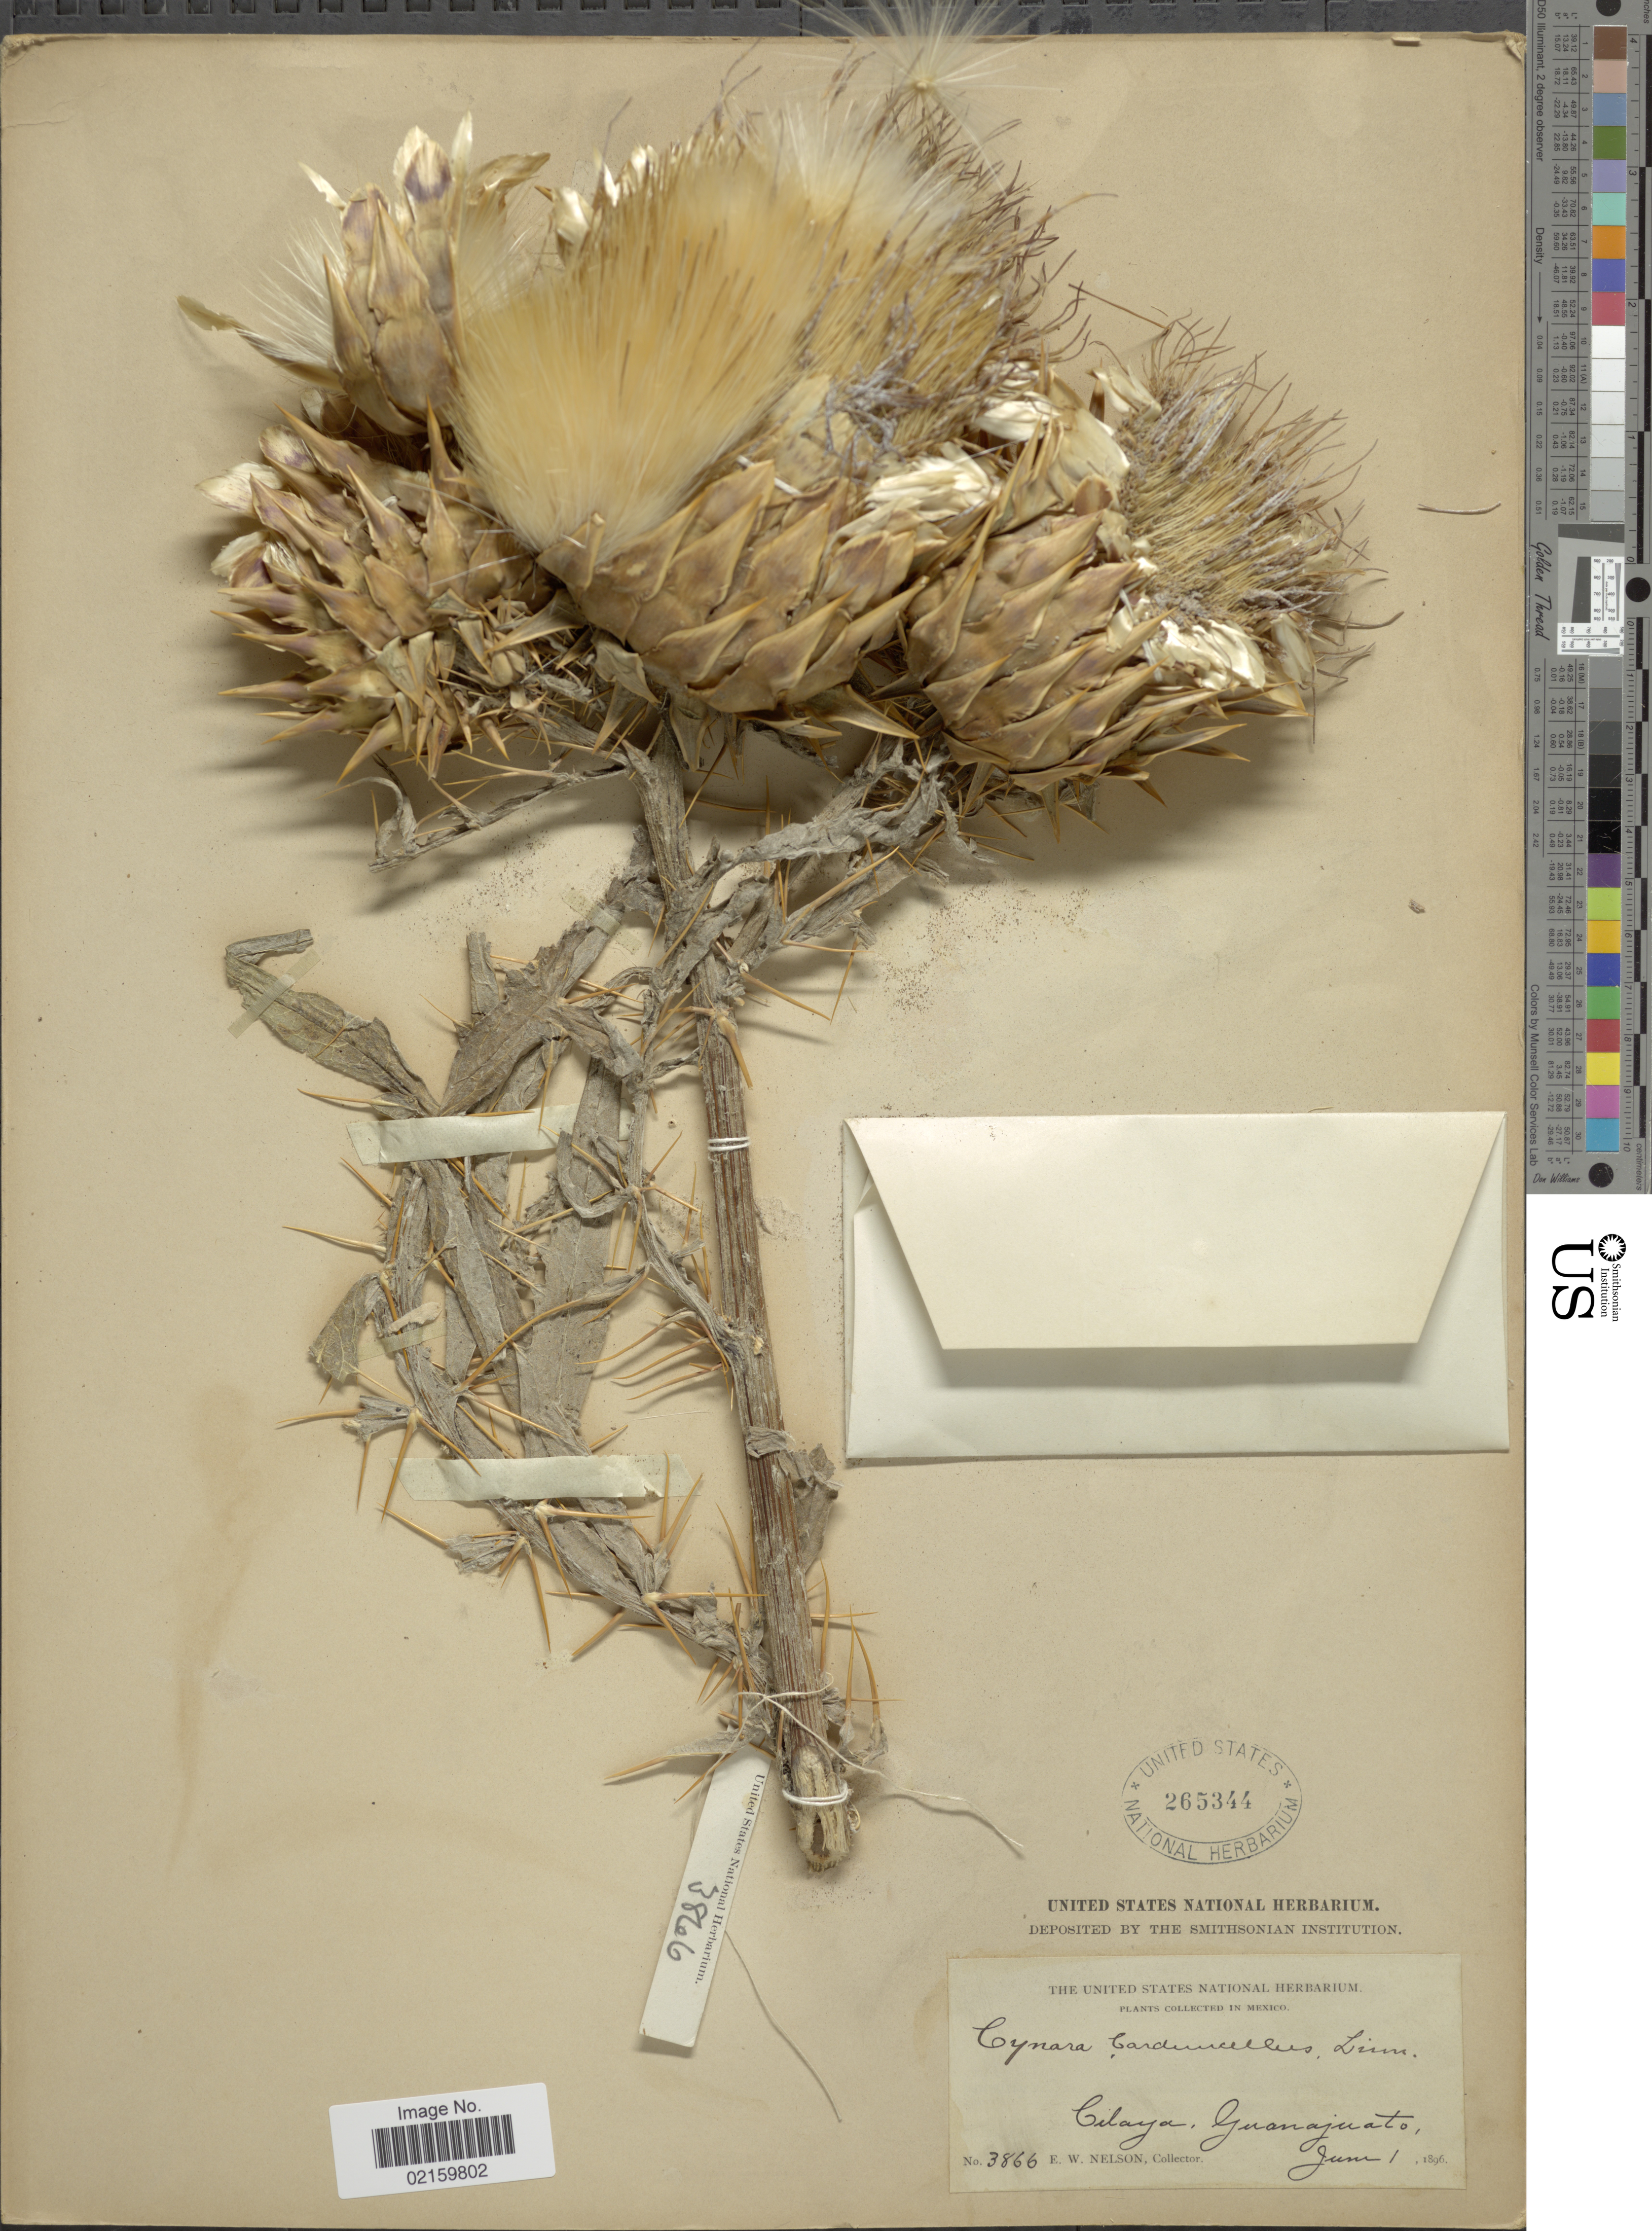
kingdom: Plantae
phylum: Tracheophyta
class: Magnoliopsida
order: Asterales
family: Asteraceae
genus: Cynara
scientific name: Cynara cardunculus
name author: L.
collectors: E. W. Nelson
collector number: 3866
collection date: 1896-06-01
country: Mexico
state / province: Guanajuato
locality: Cilaya, Guanajuato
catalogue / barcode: US 265344